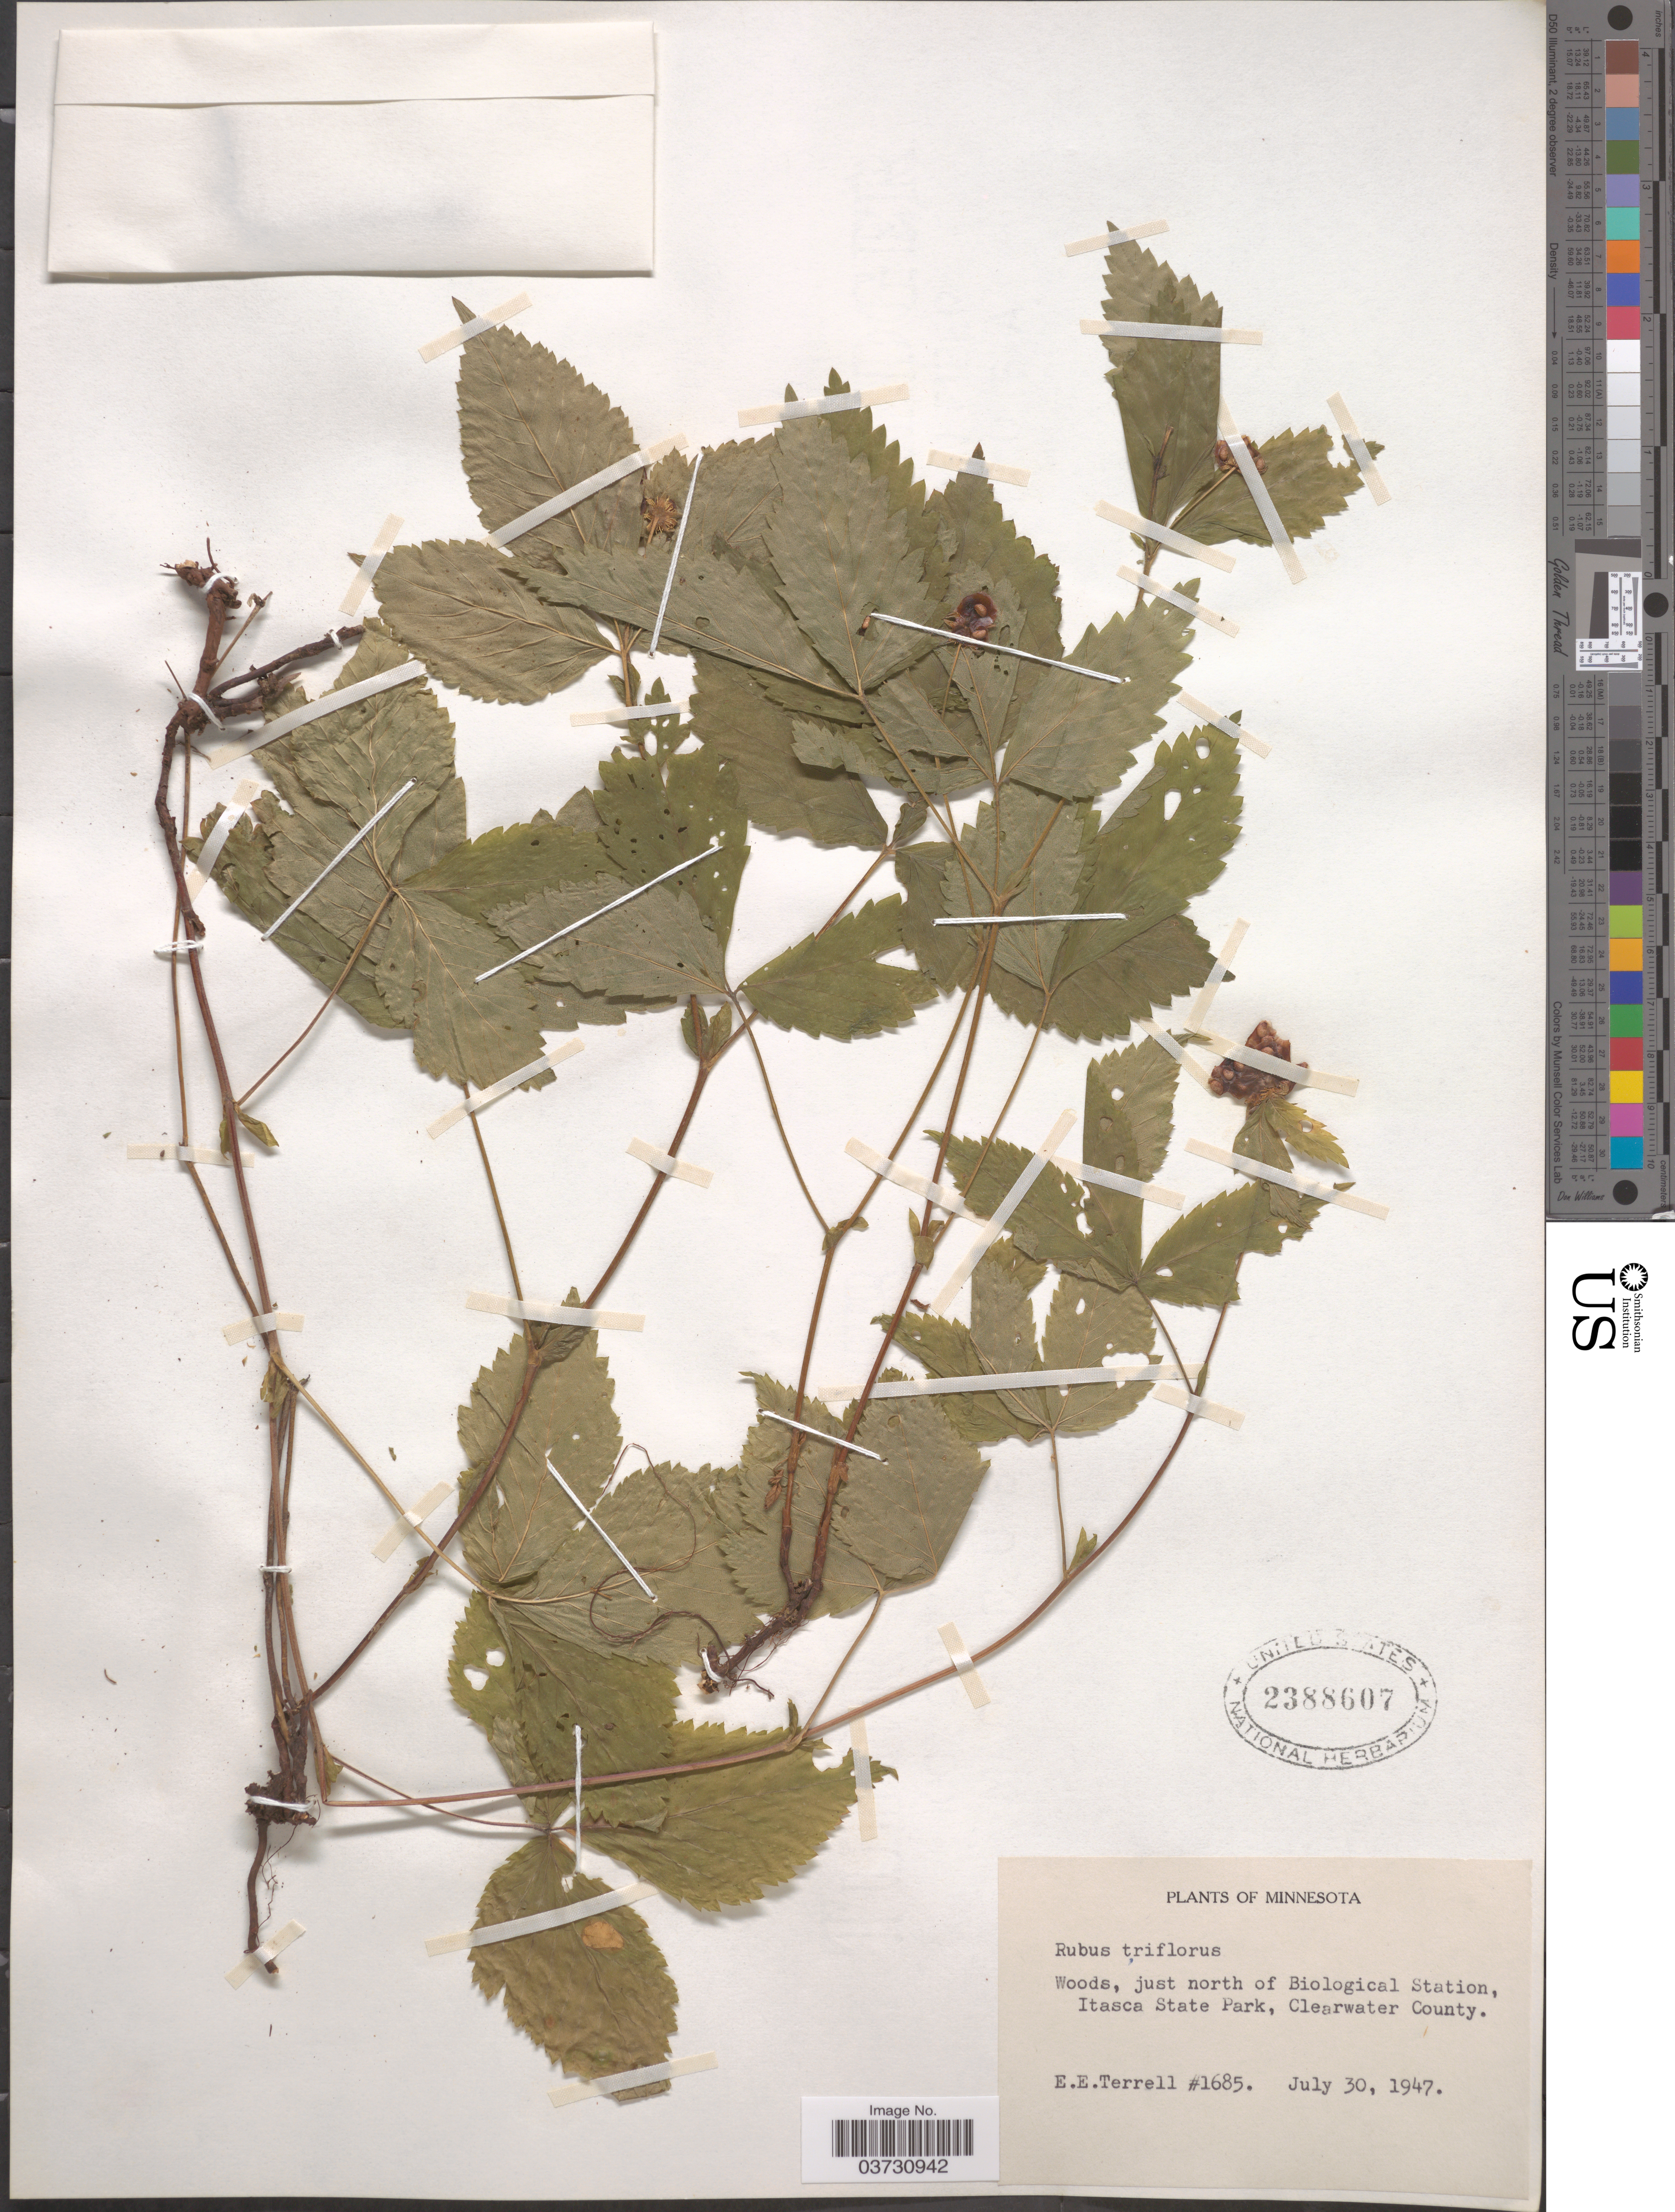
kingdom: Plantae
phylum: Tracheophyta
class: Magnoliopsida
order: Rosales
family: Rosaceae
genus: Rubus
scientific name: Rubus pubescens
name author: Raf.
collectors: E. E. Terrell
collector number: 1685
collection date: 1947-07-30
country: United States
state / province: Minnesota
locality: Woods, just north of Biological Station, Itasca State Park, Clearwater County.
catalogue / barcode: US 2388607